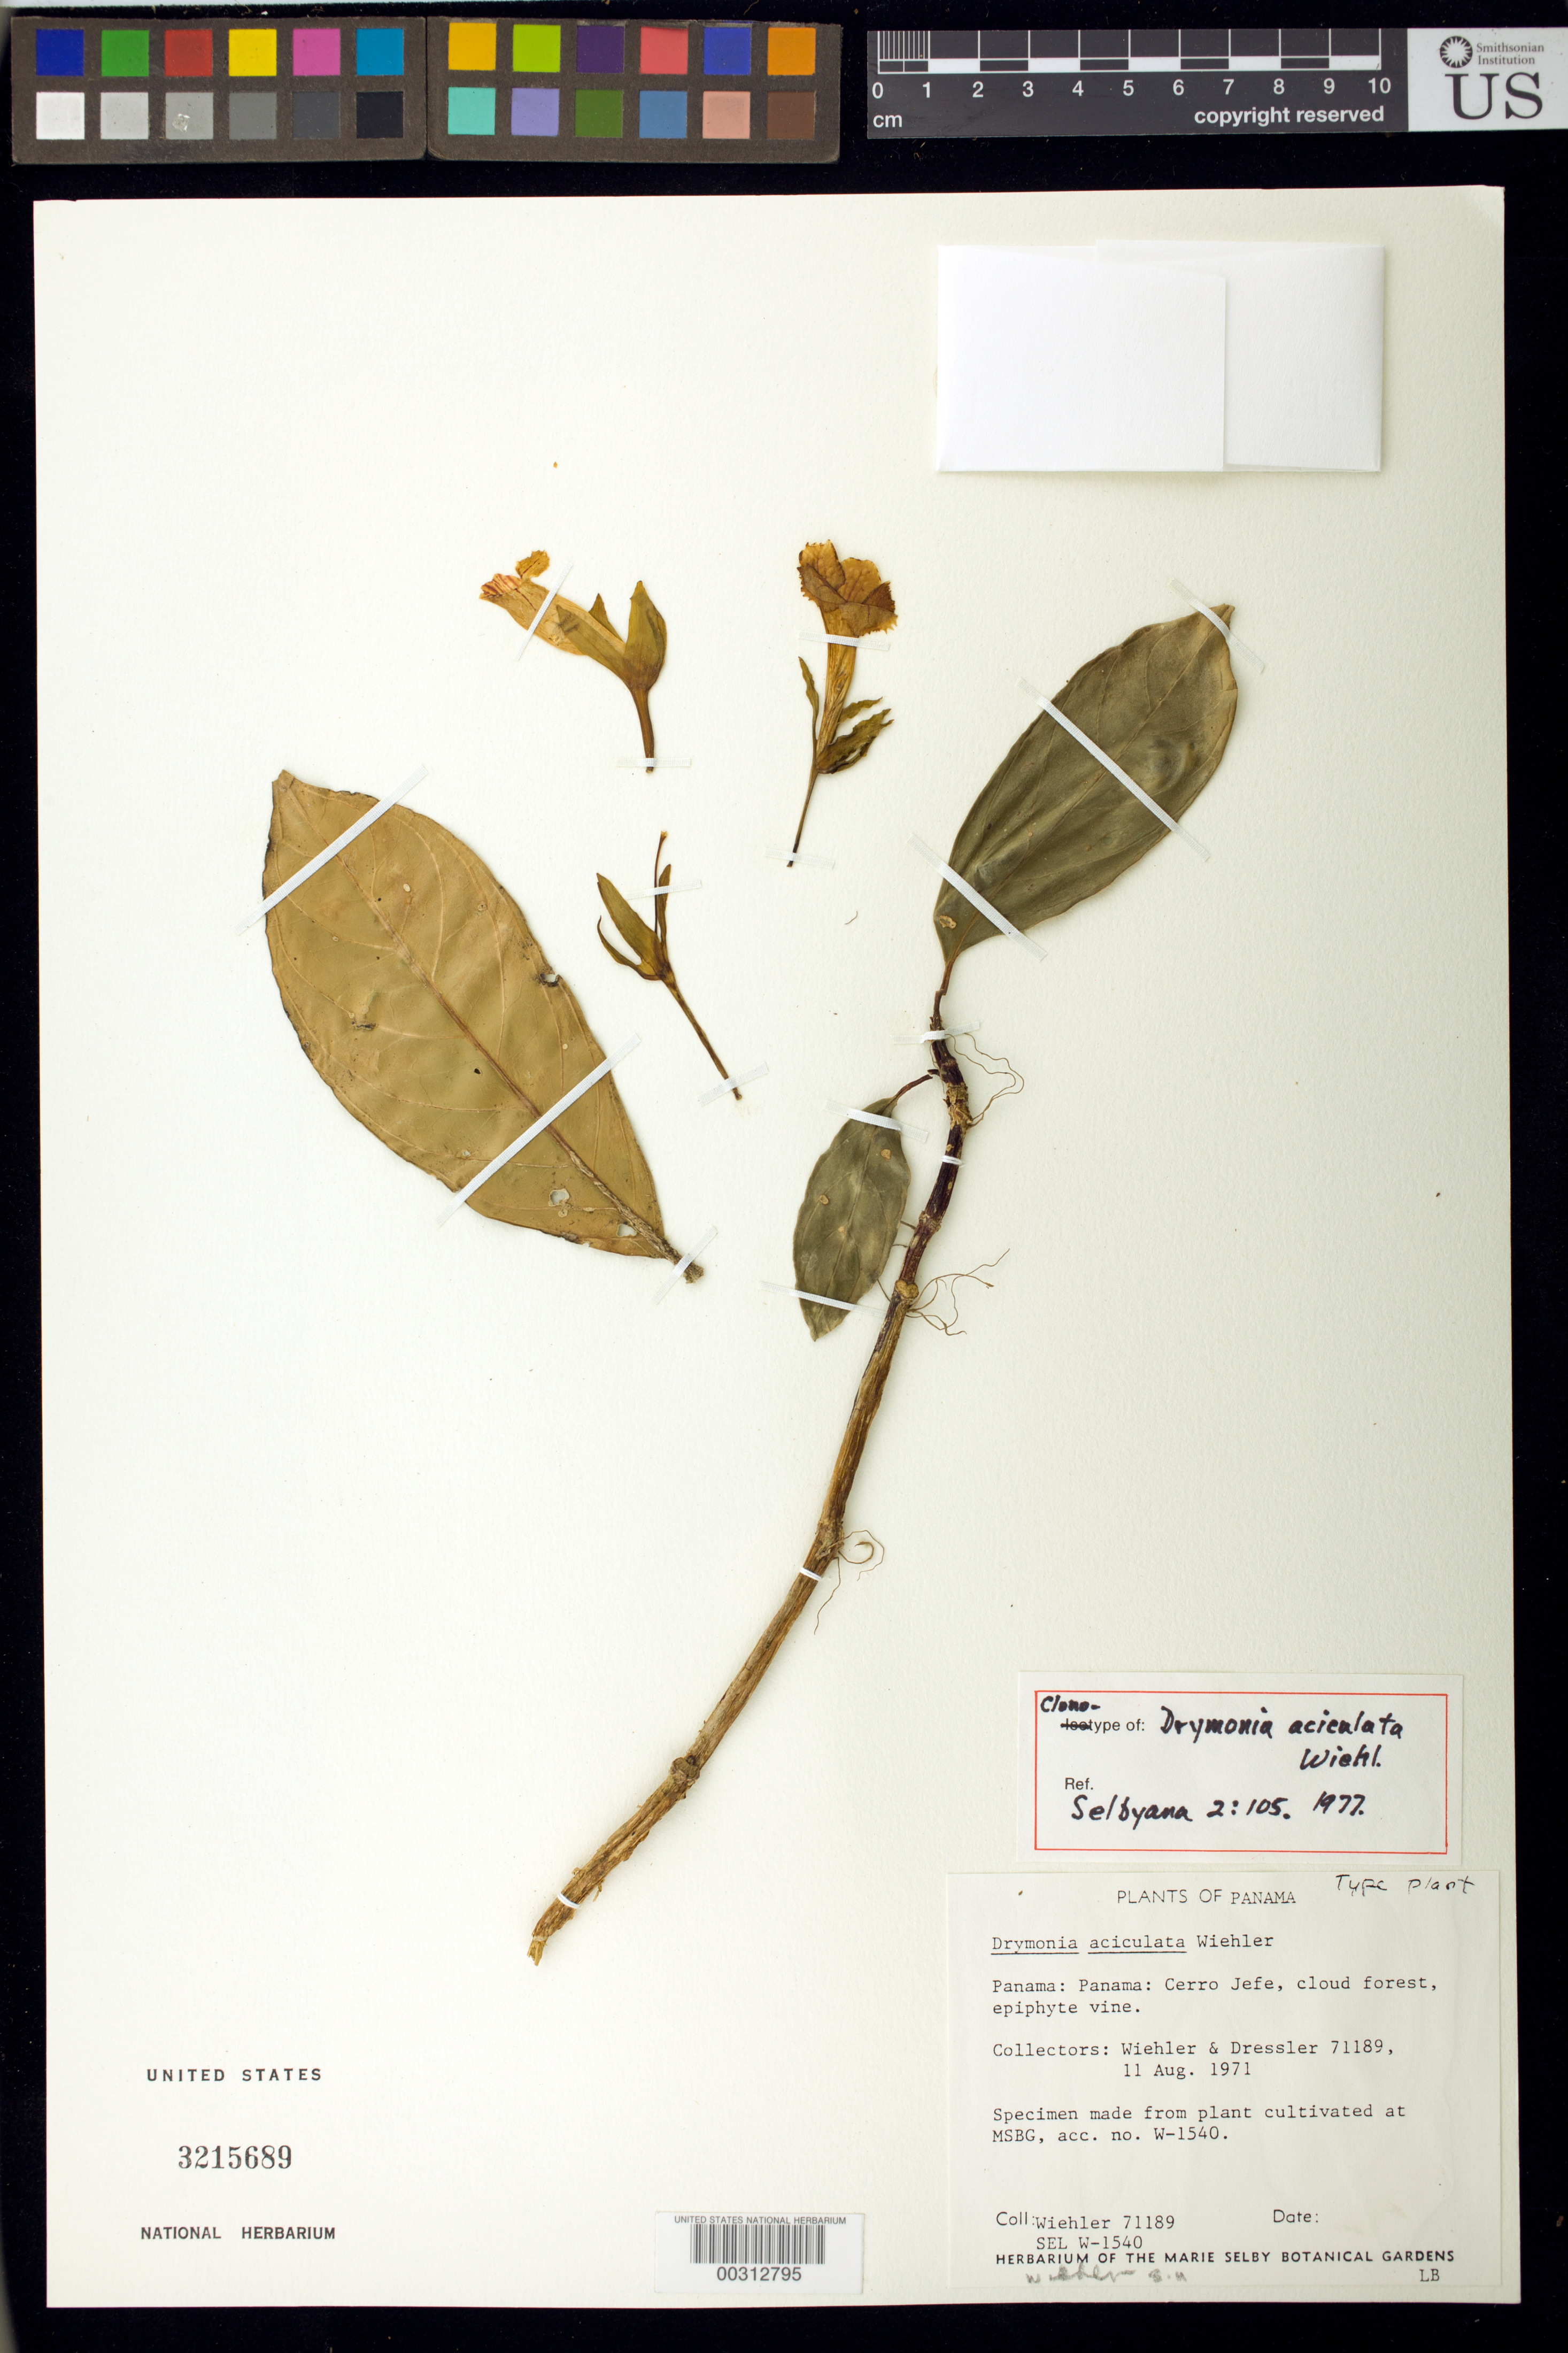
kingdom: Plantae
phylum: Tracheophyta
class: Magnoliopsida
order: Lamiales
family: Gesneriaceae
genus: Drymonia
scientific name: Drymonia aciculata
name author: Wiehler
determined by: Clark, J. L., (SEL), The Marie Selby Botanical Garden (UNITED STATES)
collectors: H. J. Wiehler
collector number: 71189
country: Panama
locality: Cult. Selby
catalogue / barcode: US 3215689